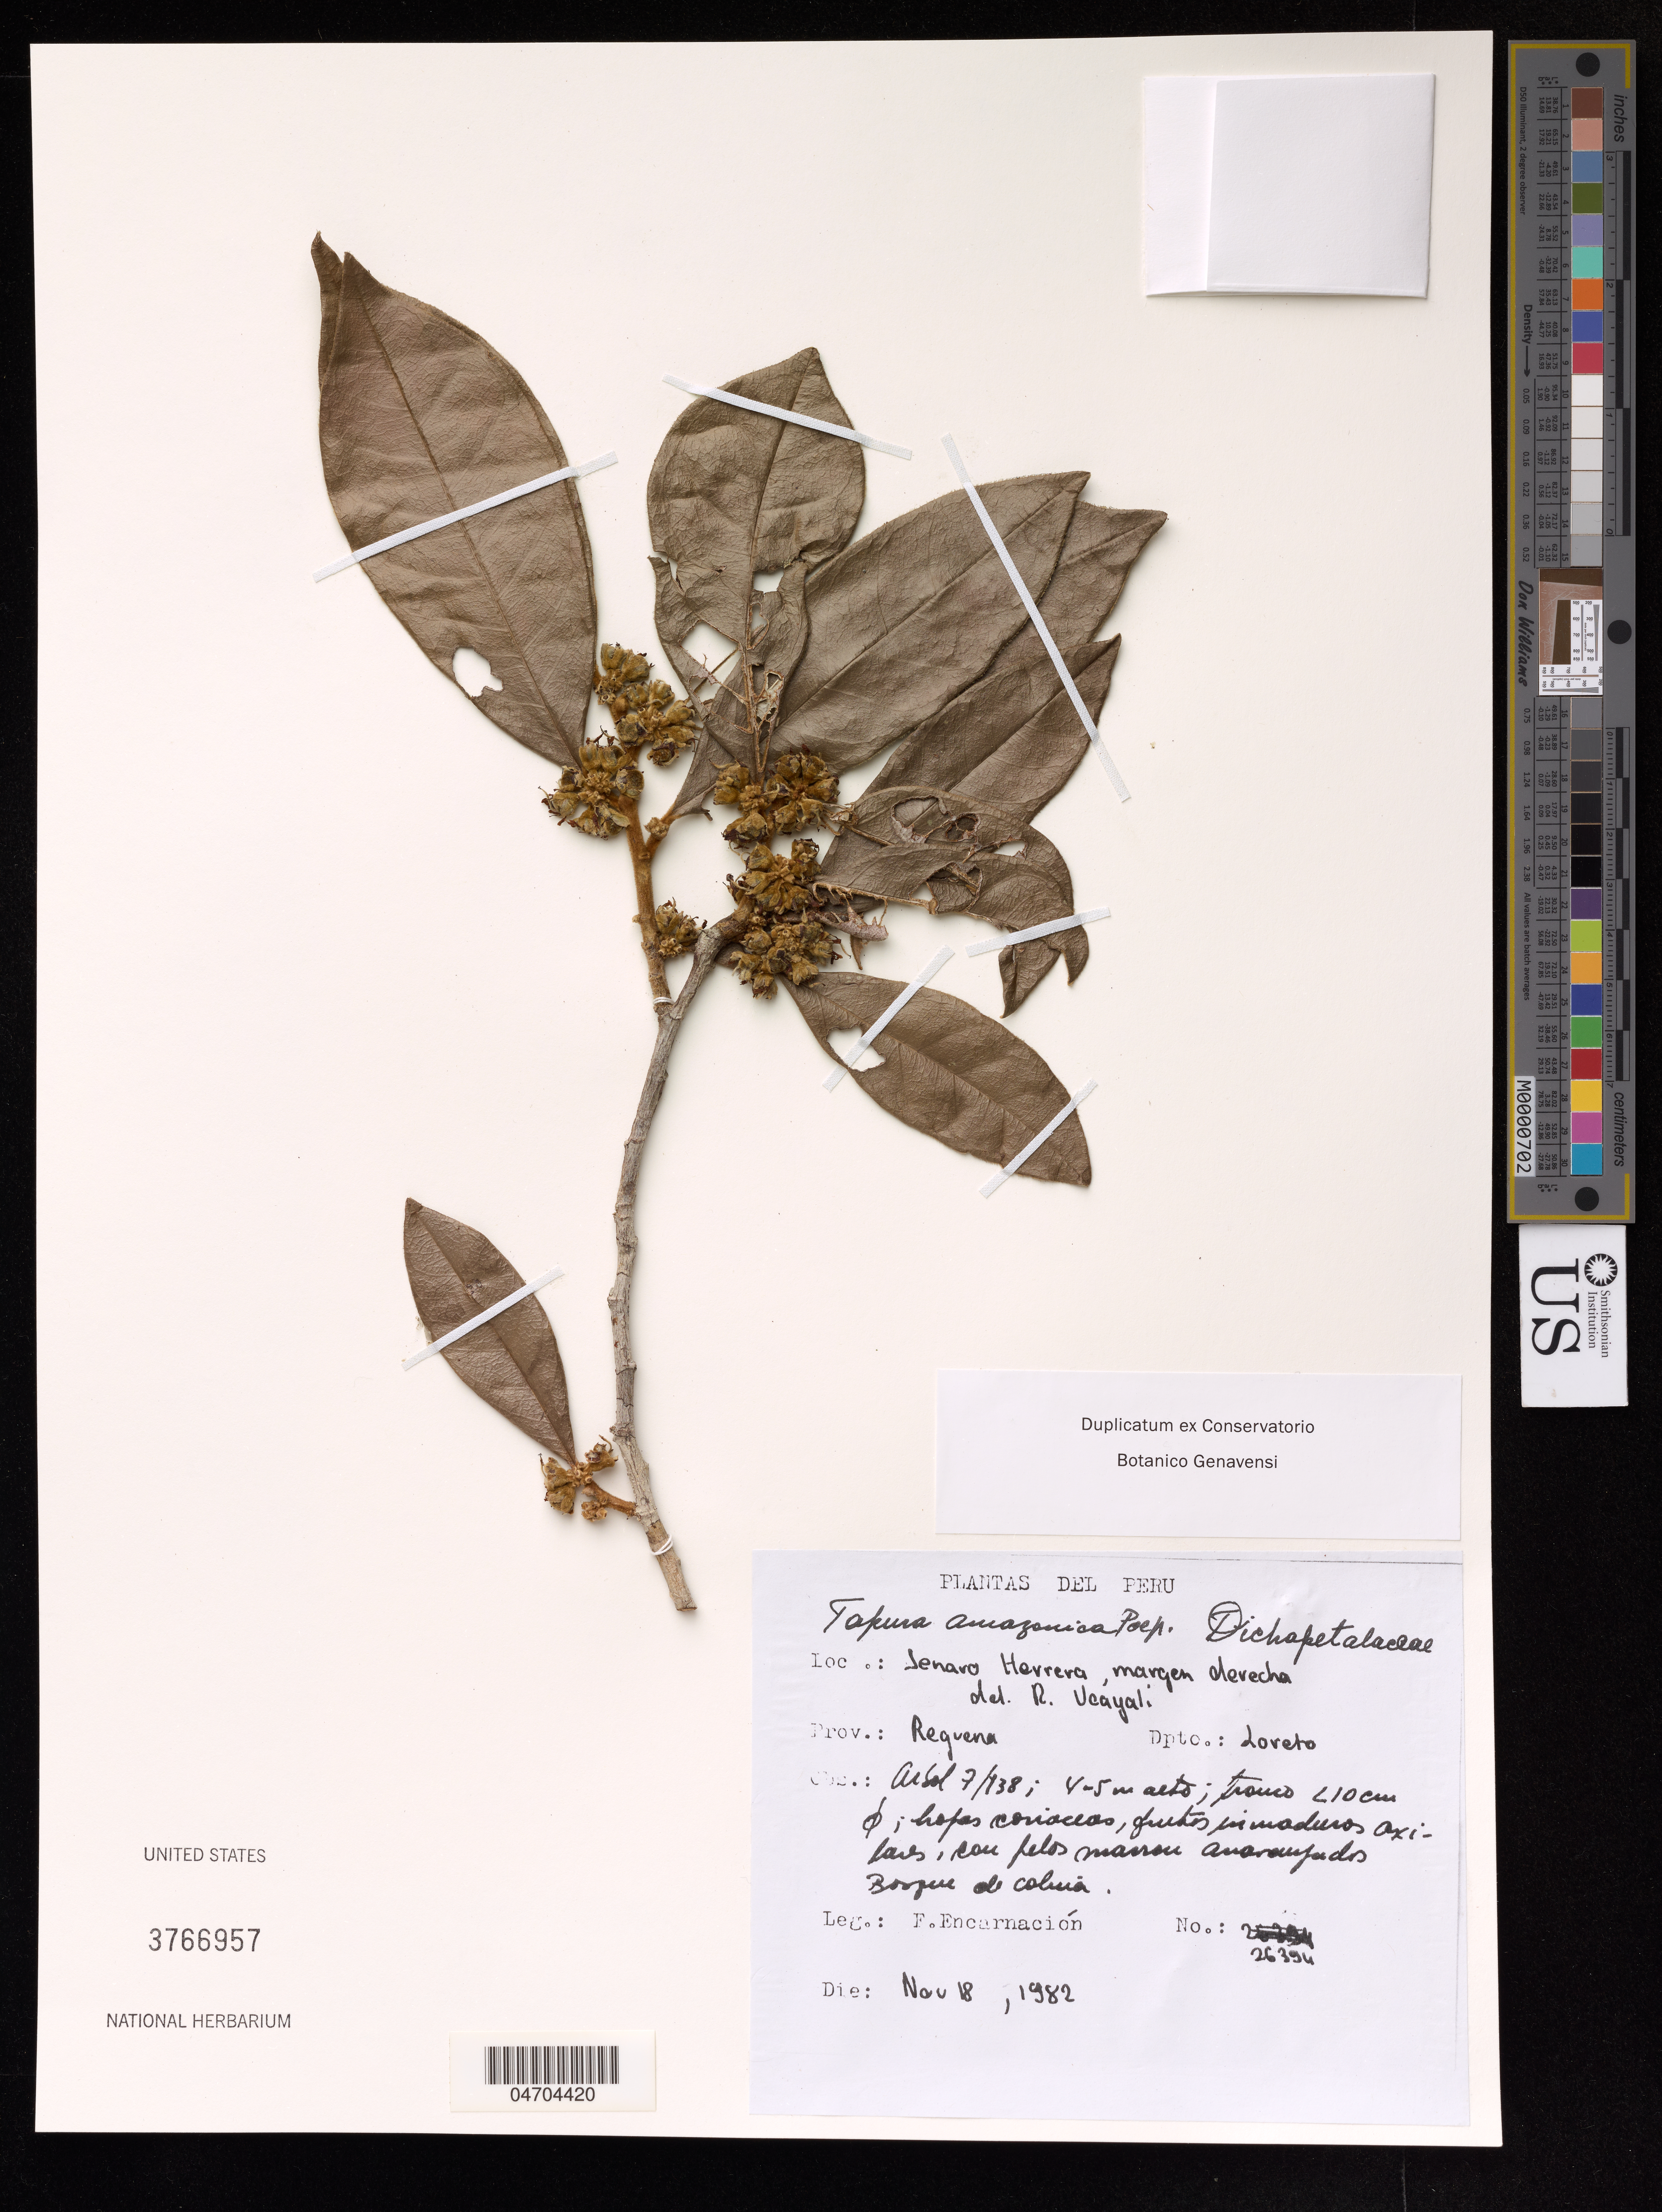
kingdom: Plantae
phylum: Tracheophyta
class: Magnoliopsida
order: Malpighiales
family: Dichapetalaceae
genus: Tapura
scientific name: Tapura amazonica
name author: Poepp. & Endl.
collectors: F. Encarnación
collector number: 26394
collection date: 1982-11-18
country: Peru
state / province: Loreto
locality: Prov.: Reguena. Arbol 7/138.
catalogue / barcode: US 3766957